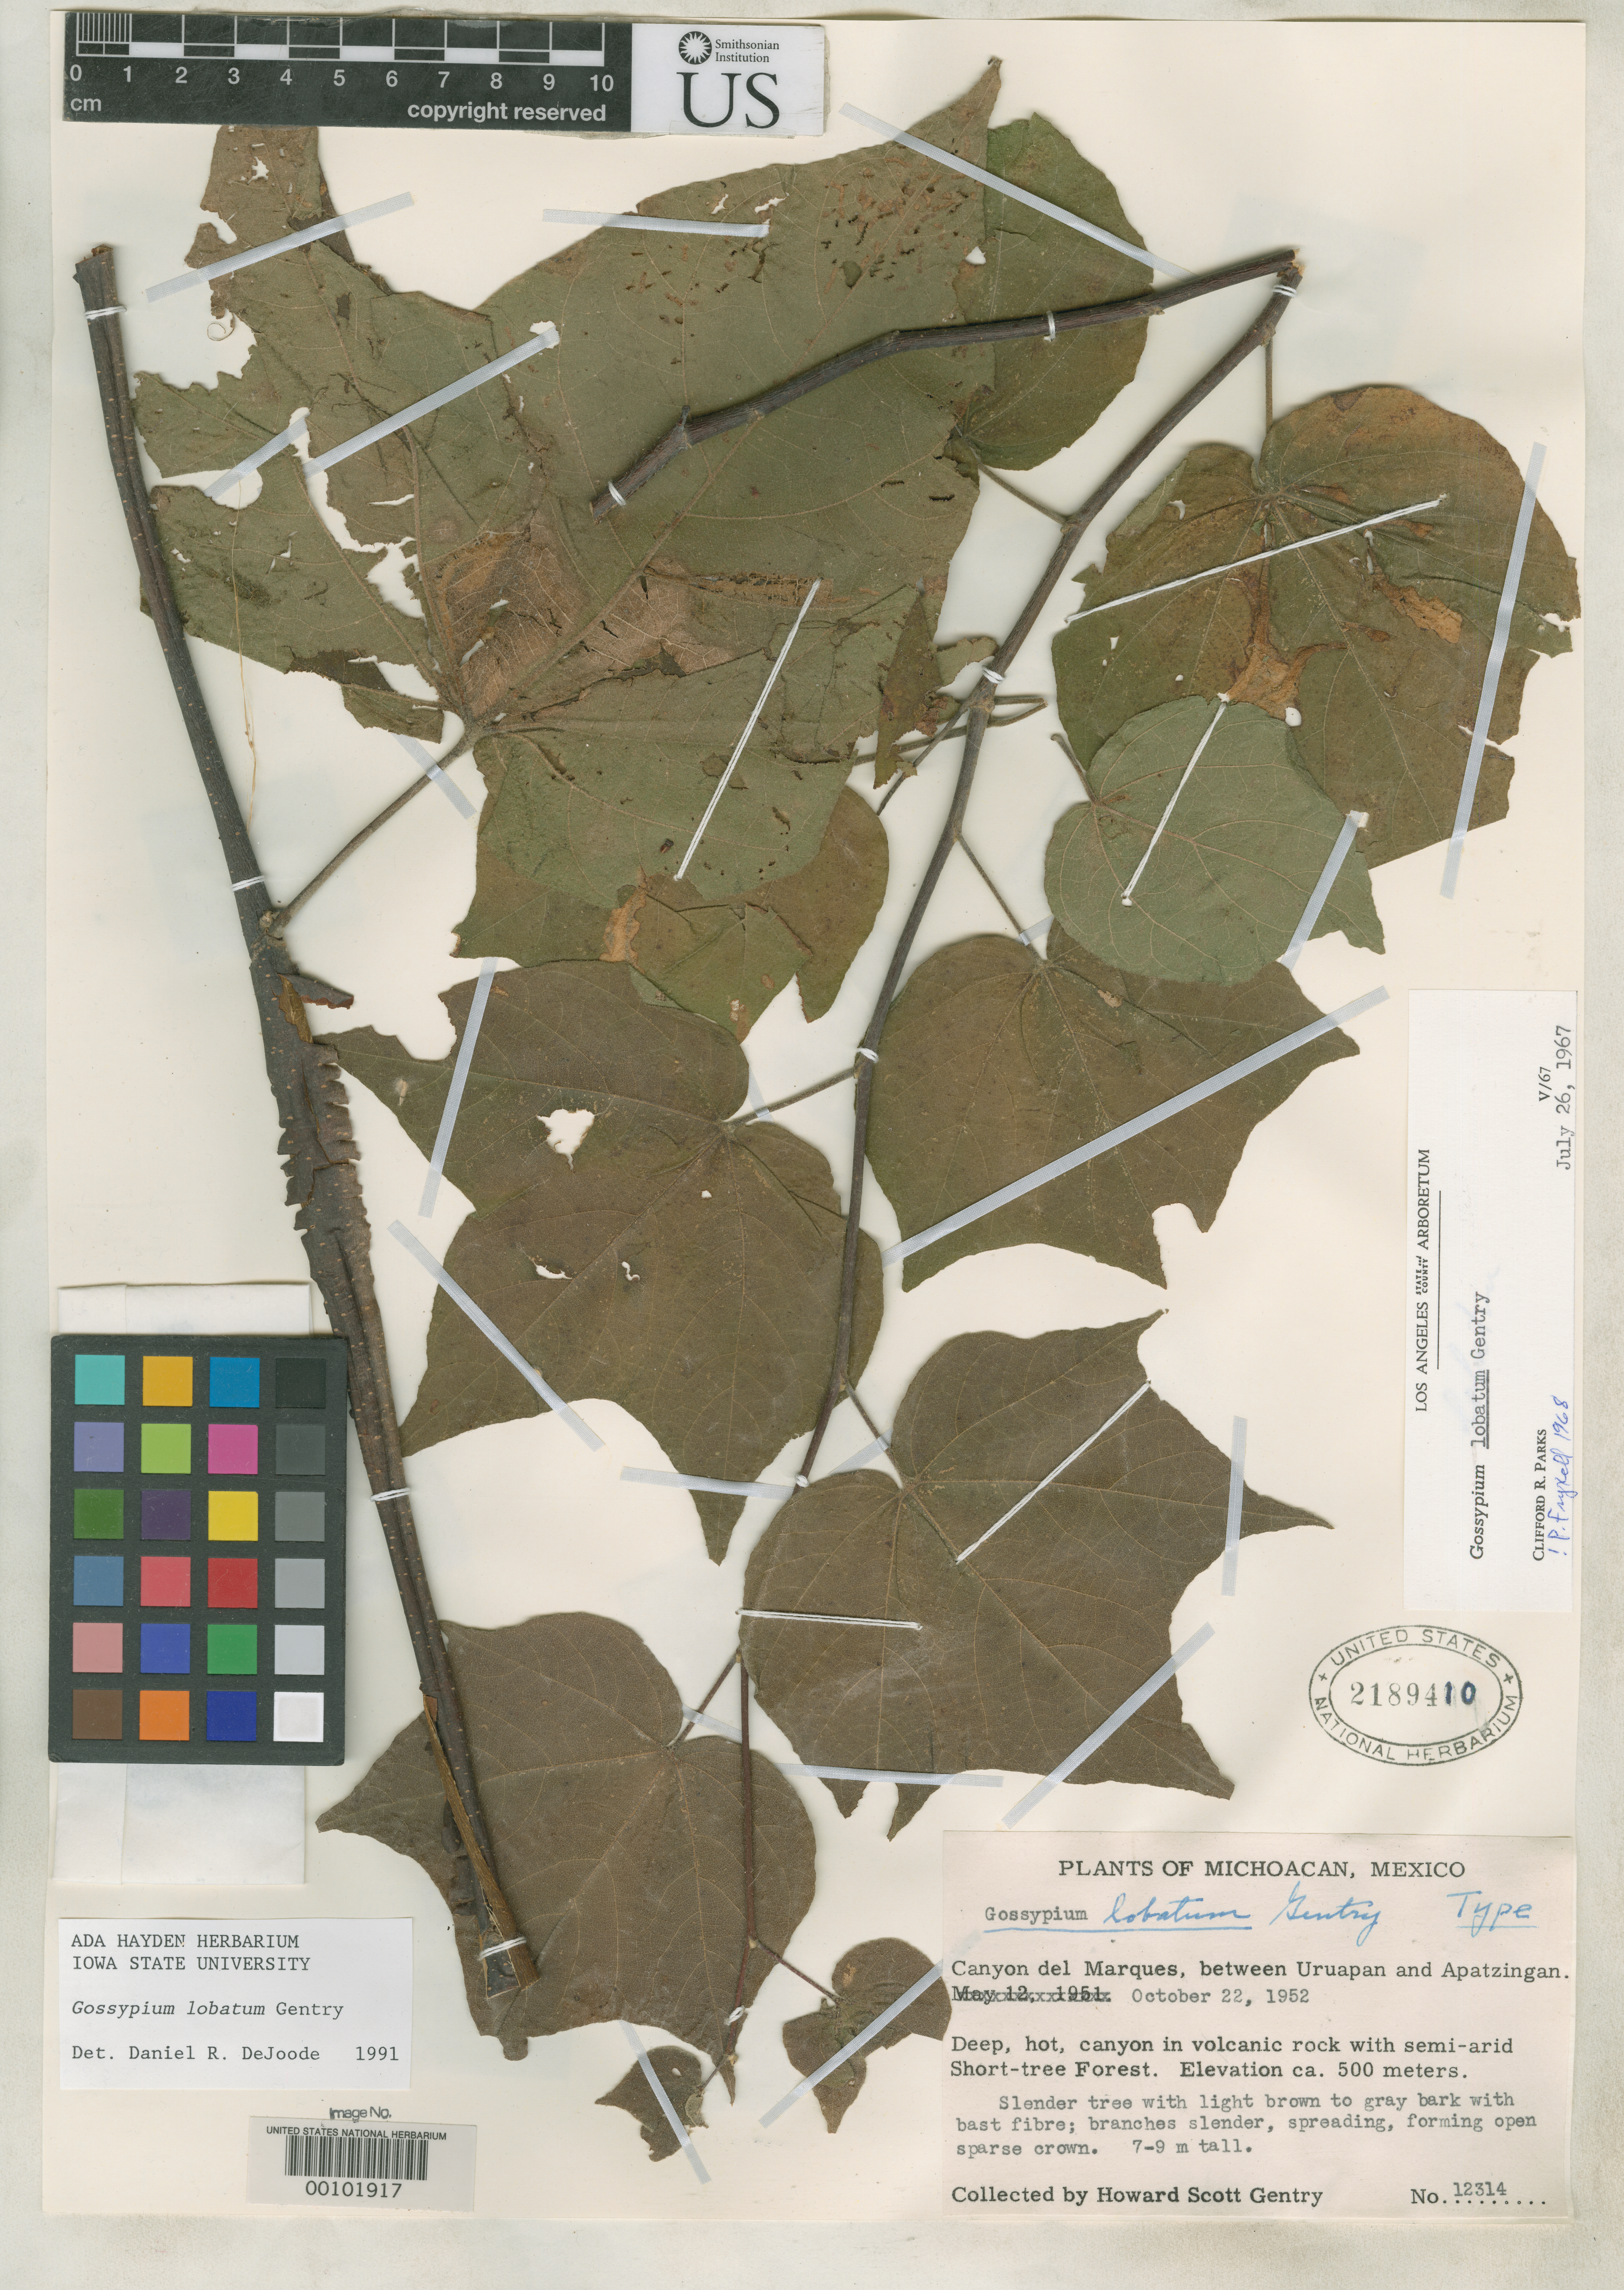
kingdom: Plantae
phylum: Tracheophyta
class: Magnoliopsida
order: Malvales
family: Malvaceae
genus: Gossypium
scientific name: Gossypium lobatum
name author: Gentry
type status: Holotype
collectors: H. S. Gentry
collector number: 12314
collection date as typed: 22 Oct 1952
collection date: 1952-10-22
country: Mexico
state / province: Michoacán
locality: Canyon del Marques, between Uruapan and Apatzingan.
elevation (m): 500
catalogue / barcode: US 2189410